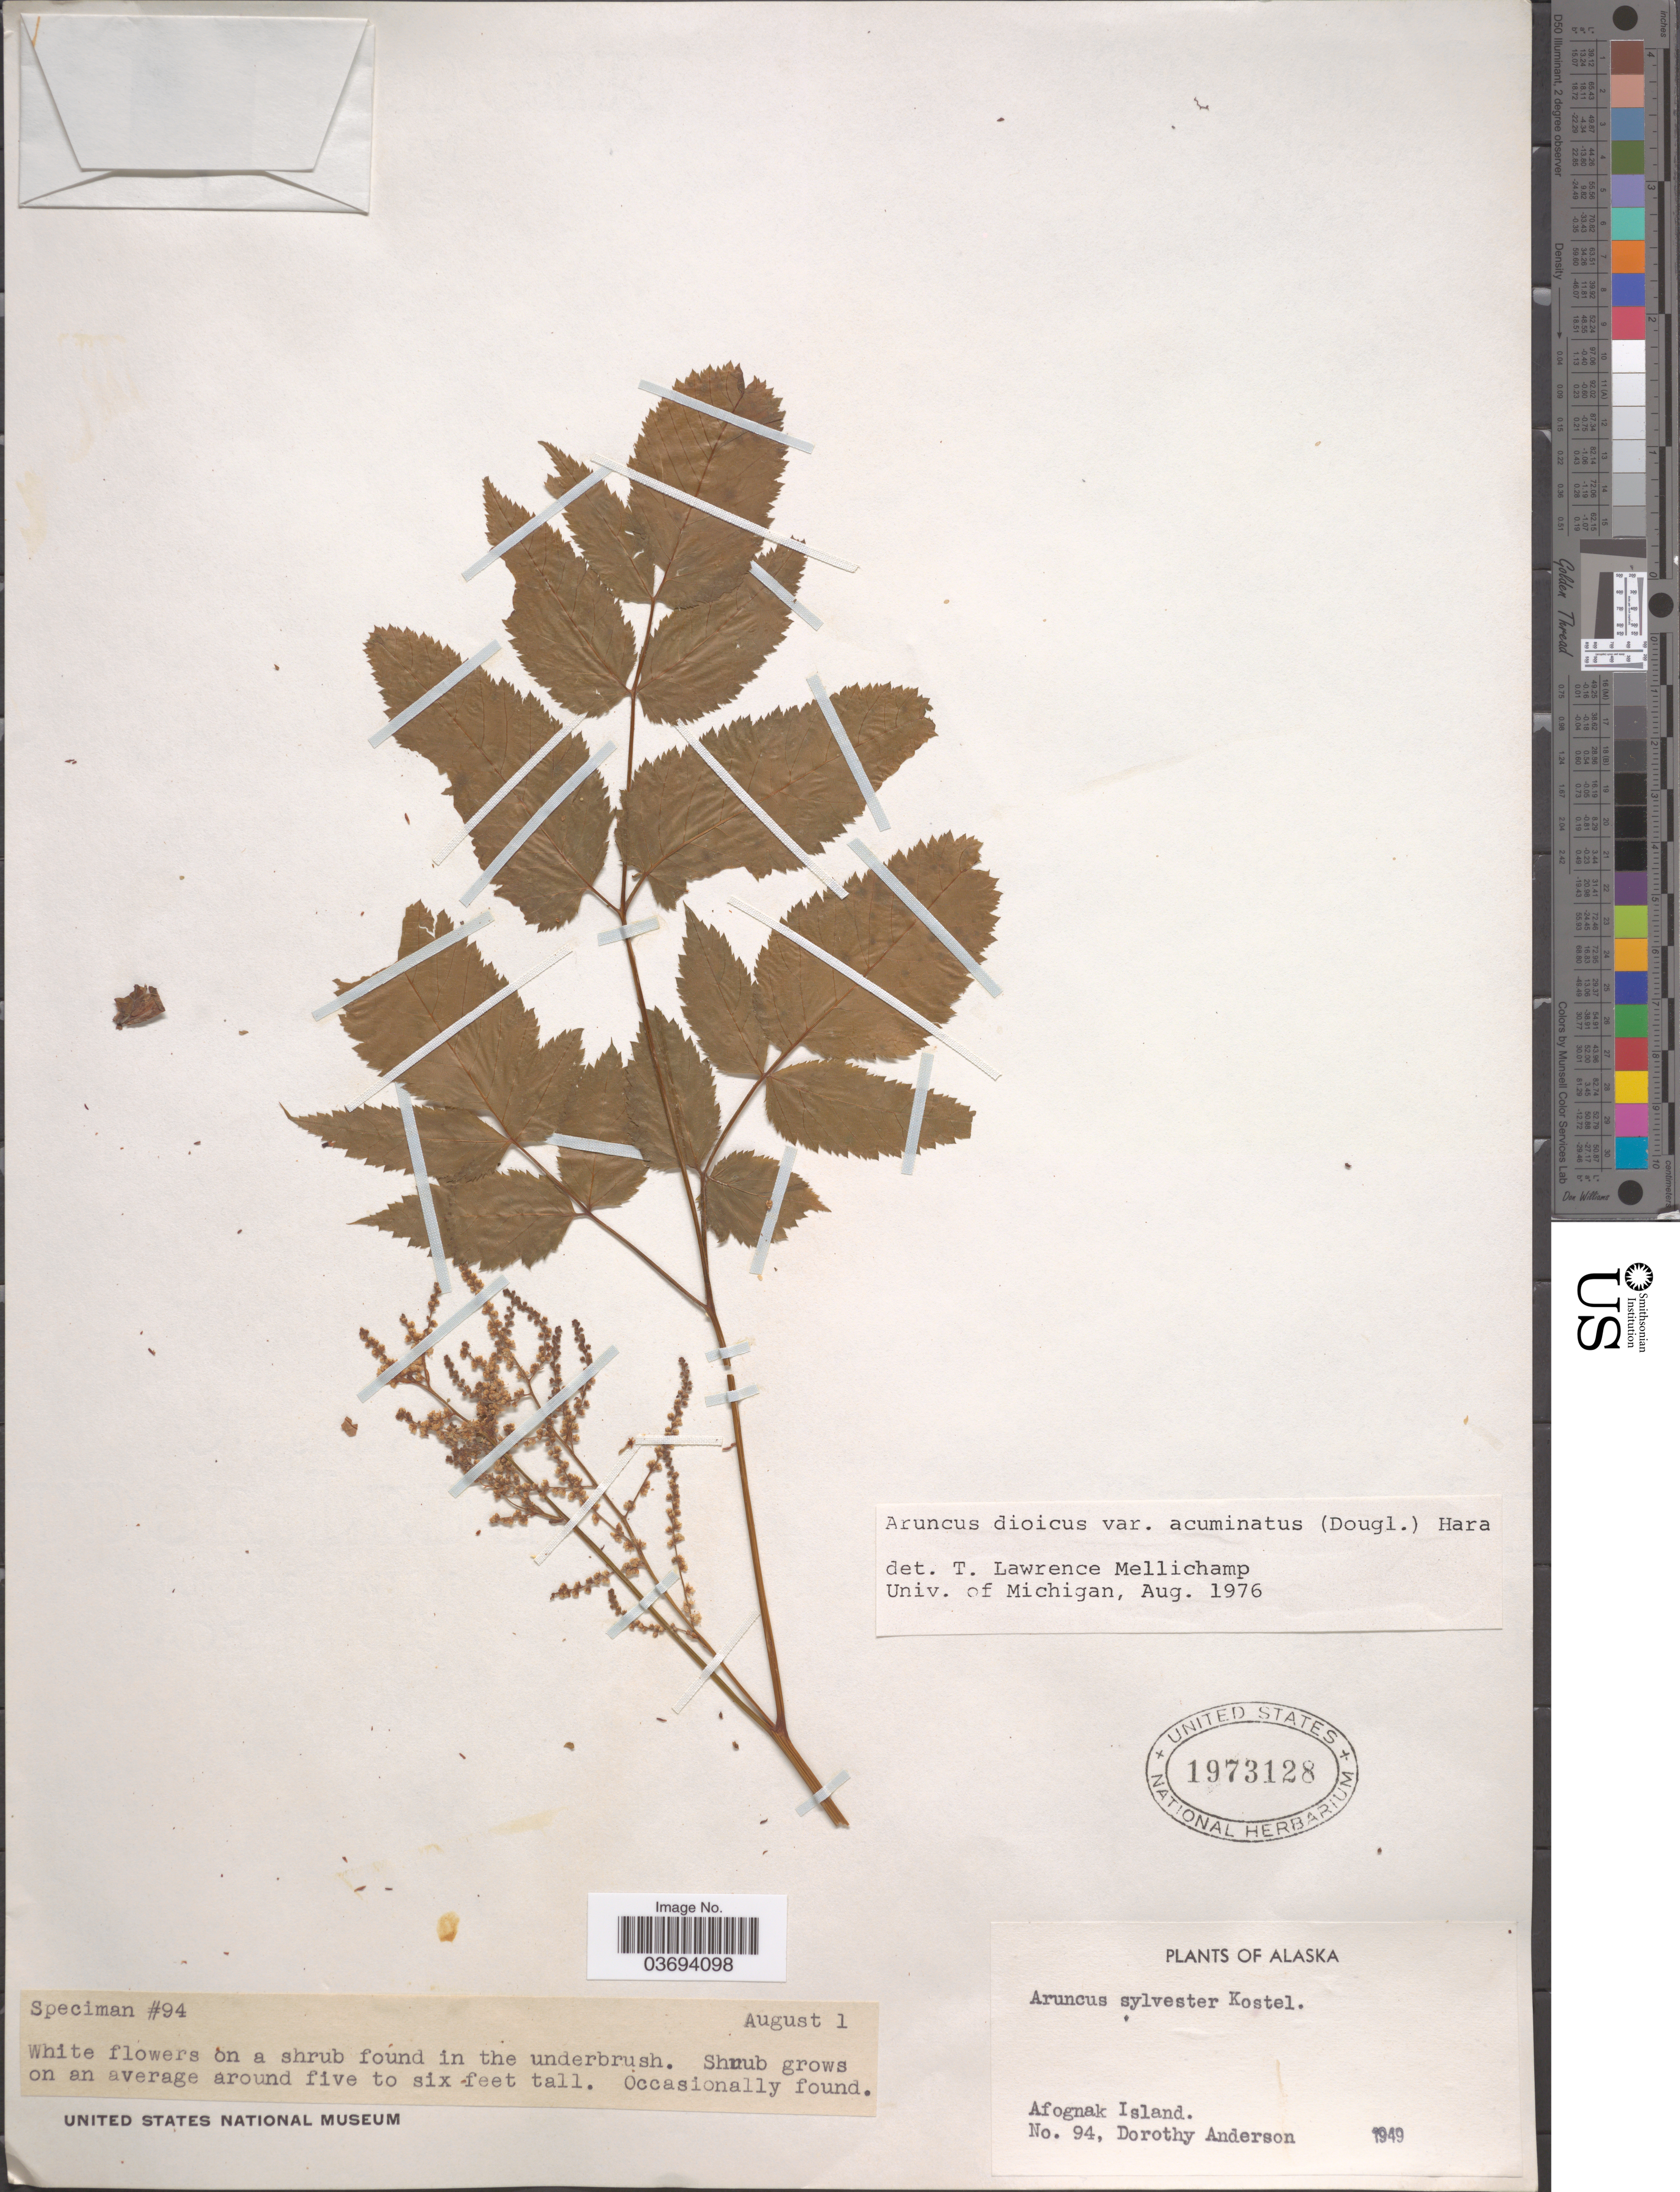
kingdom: Plantae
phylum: Tracheophyta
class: Magnoliopsida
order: Rosales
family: Rosaceae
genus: Aruncus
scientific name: Aruncus dioicus var. acuminatus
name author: (Rydb.) H. Hara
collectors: D. Anderson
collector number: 94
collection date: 1949-08-01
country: United States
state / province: Alaska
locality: Afognak Island.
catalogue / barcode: US 1973128